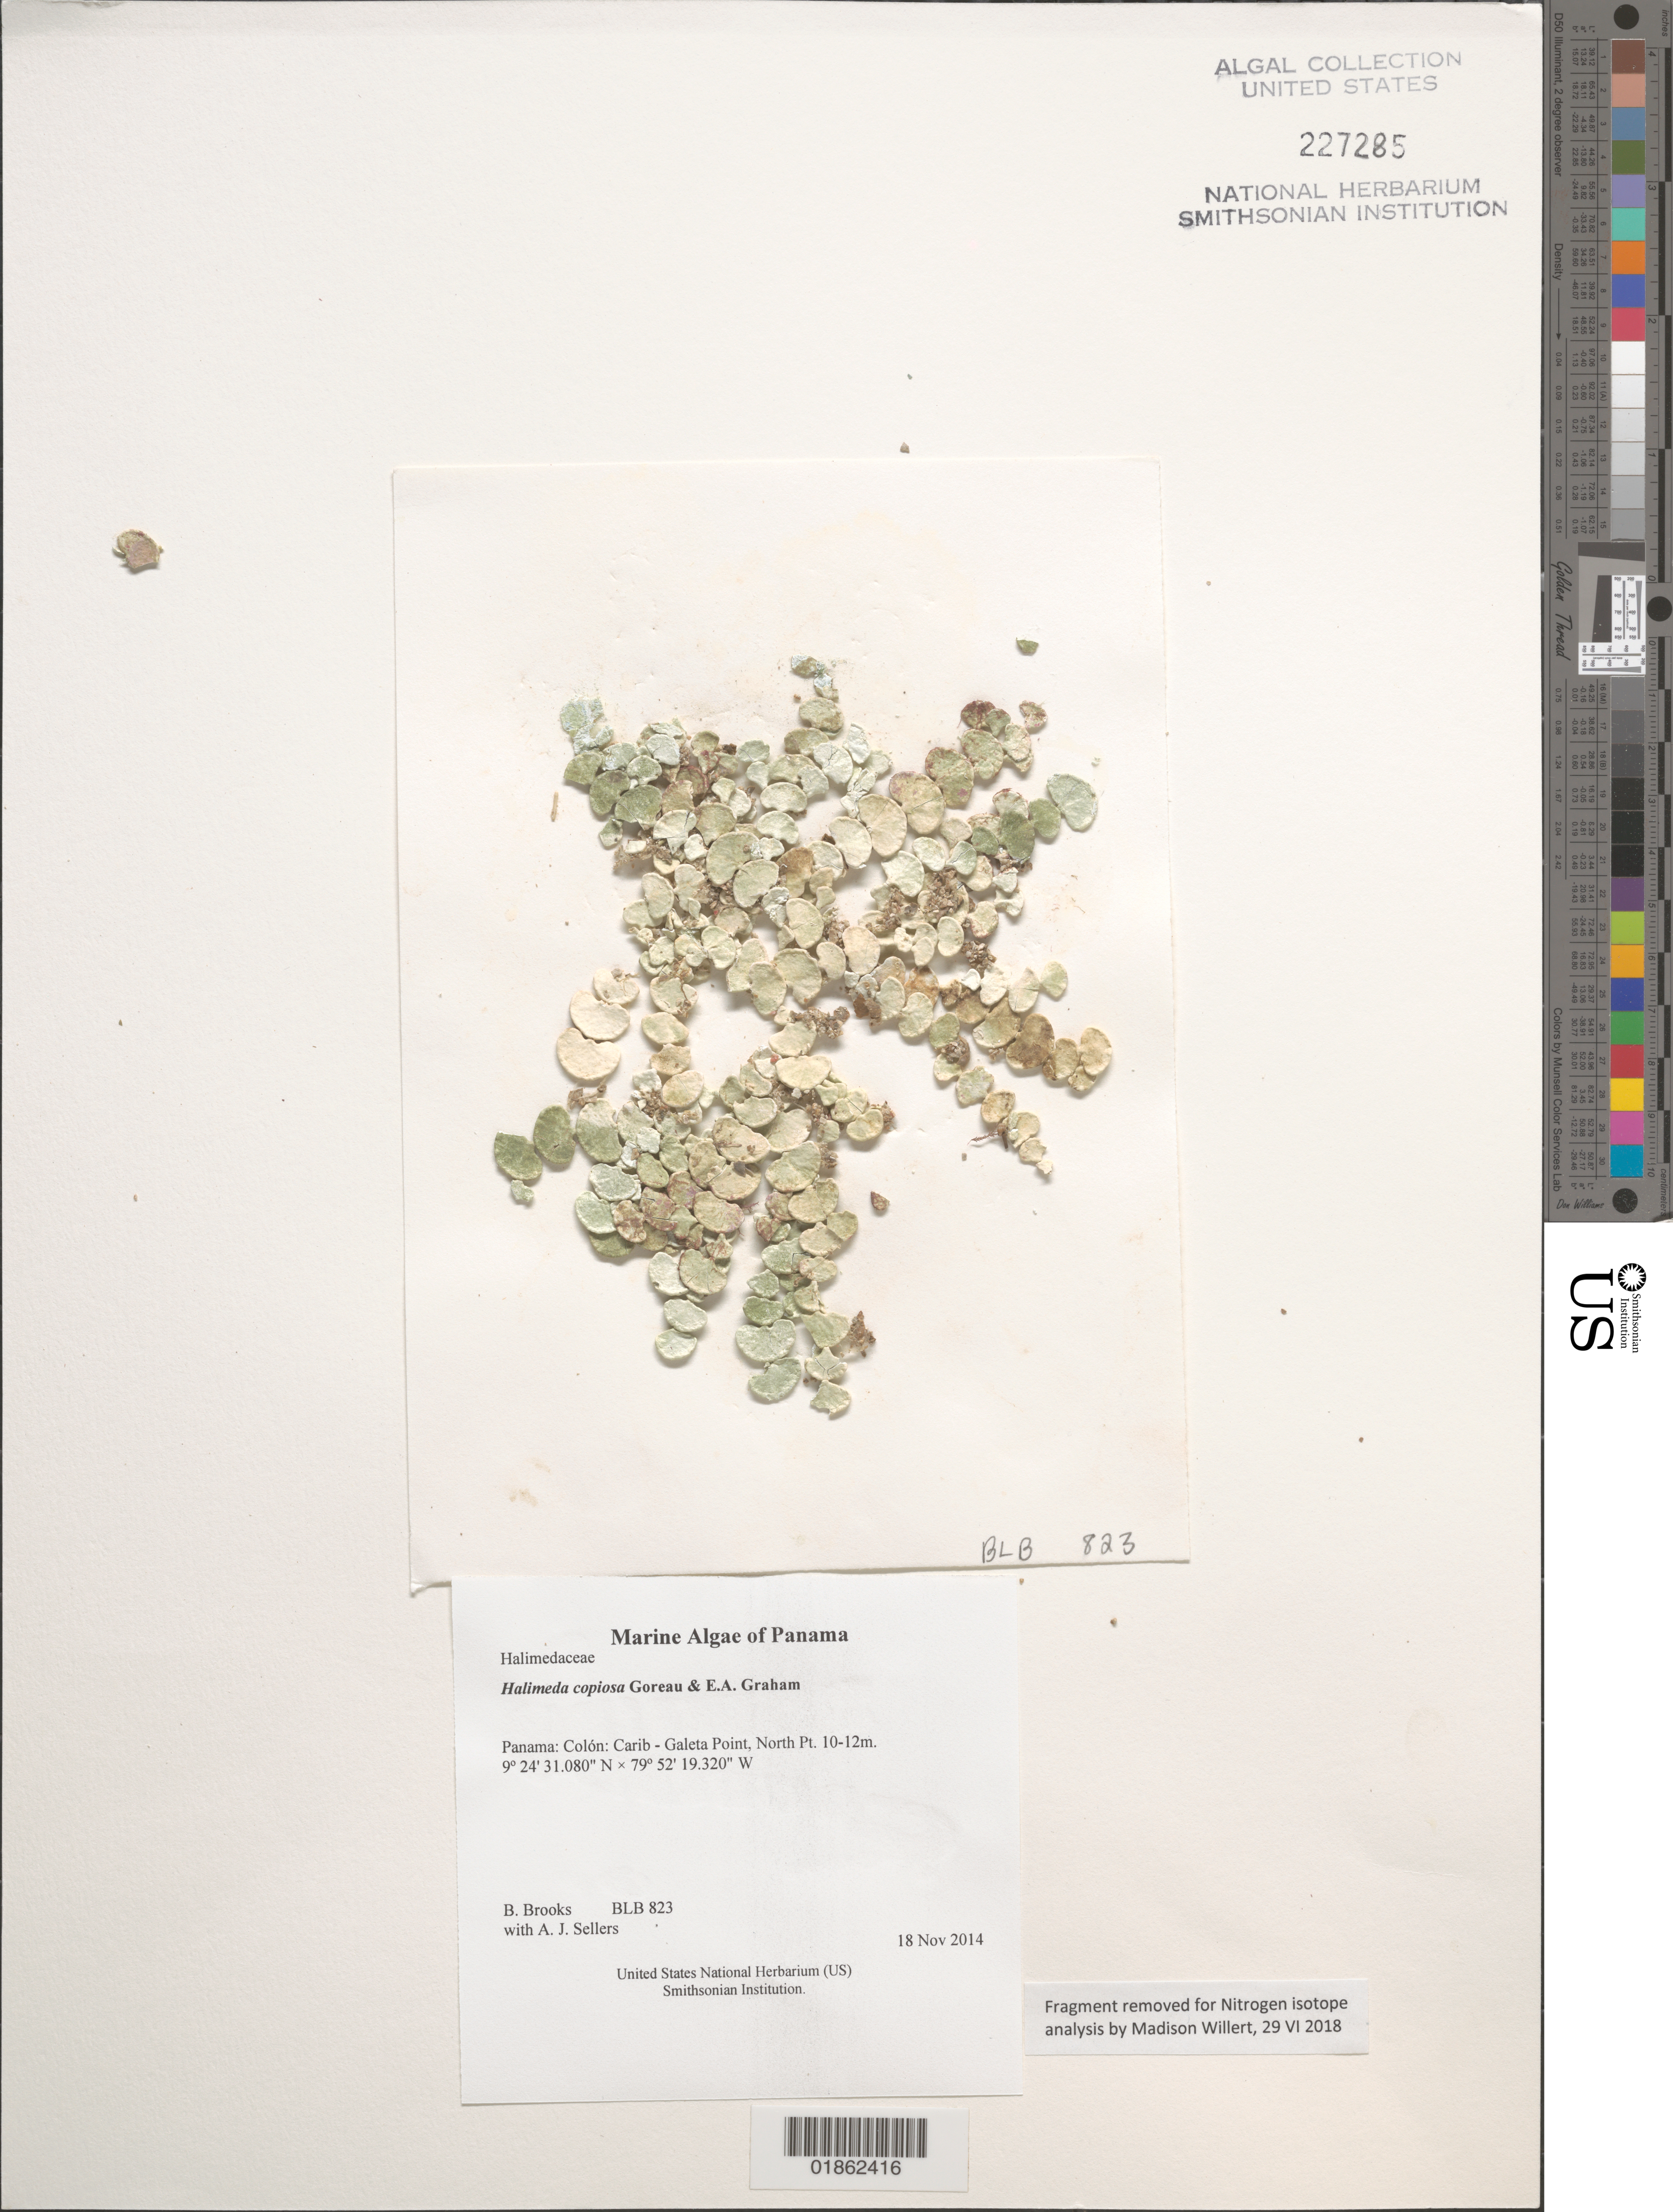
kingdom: Plantae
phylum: Chlorophyta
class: Ulvophyceae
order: Bryopsidales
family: Halimedaceae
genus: Halimeda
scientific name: Halimeda copiosa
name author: Goreau & E.A. Graham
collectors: B. Brooks & A. J. Sellers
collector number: BLB 823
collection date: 2014-11-18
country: Panama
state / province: Colón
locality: Carib - Galeta Point, North Pt.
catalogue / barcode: US 227285